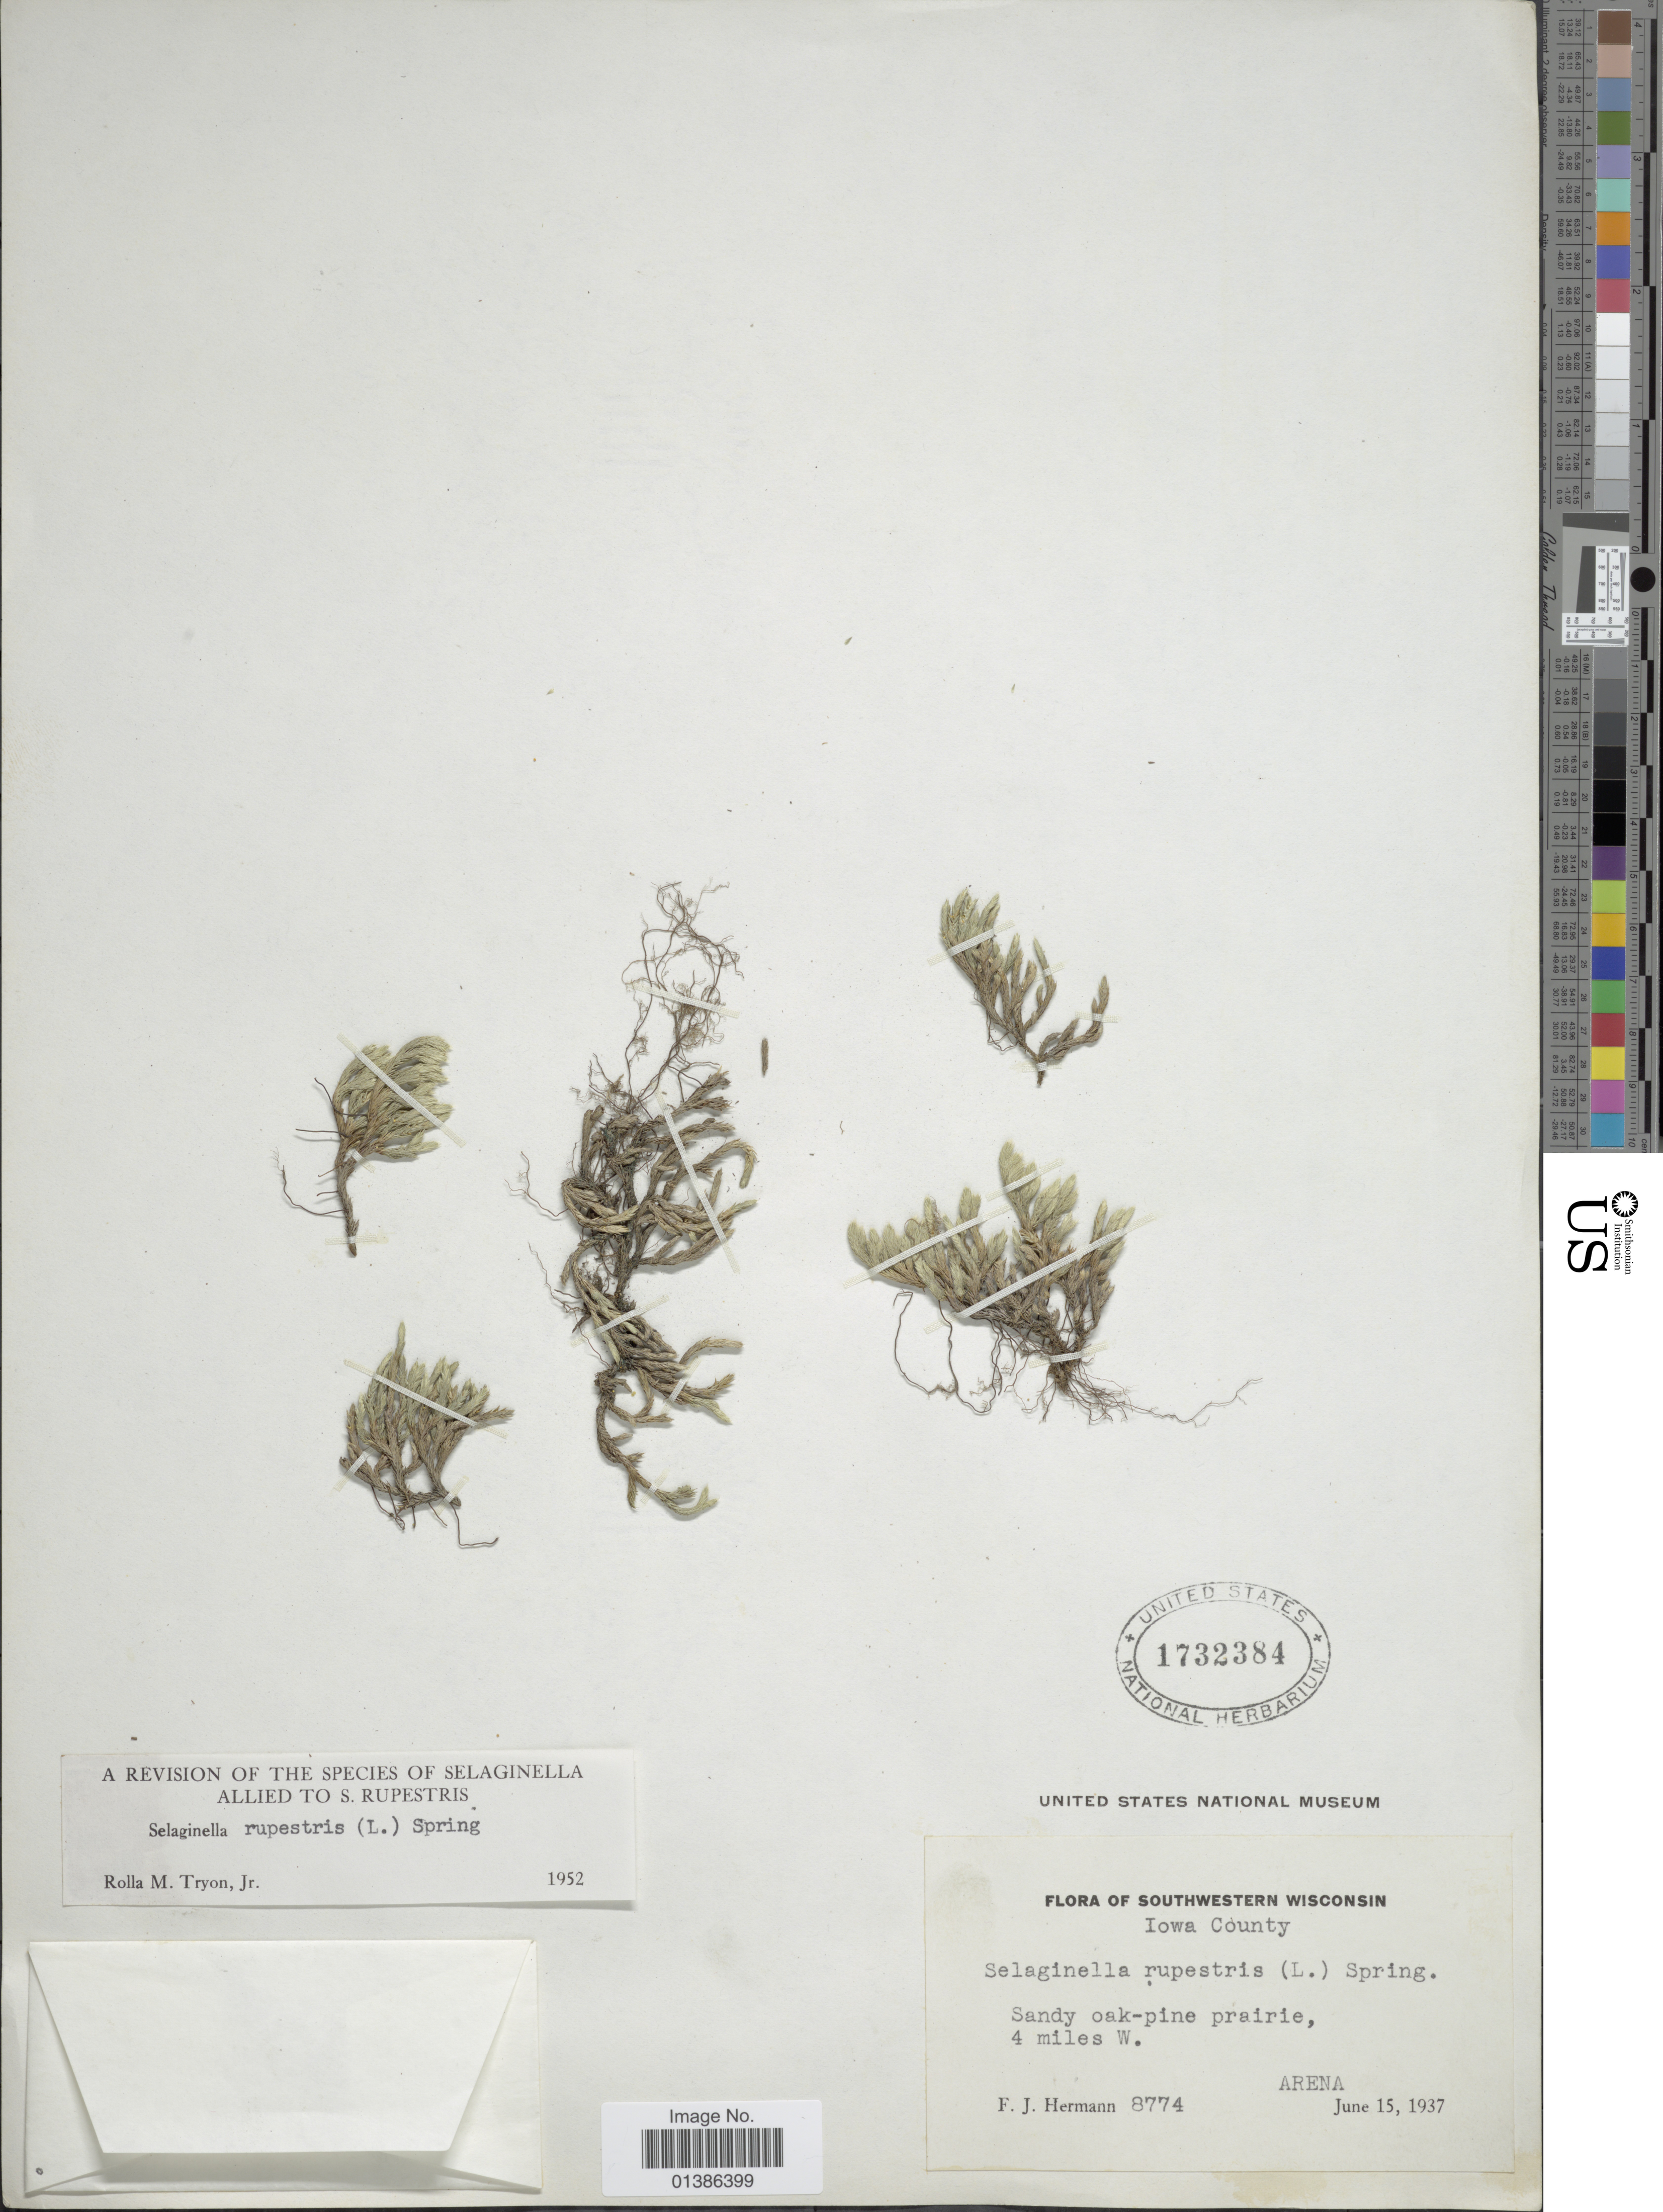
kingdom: Plantae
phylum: Tracheophyta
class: Lycopodiopsida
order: Selaginellales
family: Selaginellaceae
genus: Selaginella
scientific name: Selaginella rupestris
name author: (L.) Spring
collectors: F. J. Hermann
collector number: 8774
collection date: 1937-06-15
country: United States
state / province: Wisconsin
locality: Southwestern Wisconsin. Iowa County. 4 miles W. Arena.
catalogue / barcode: US 1732384